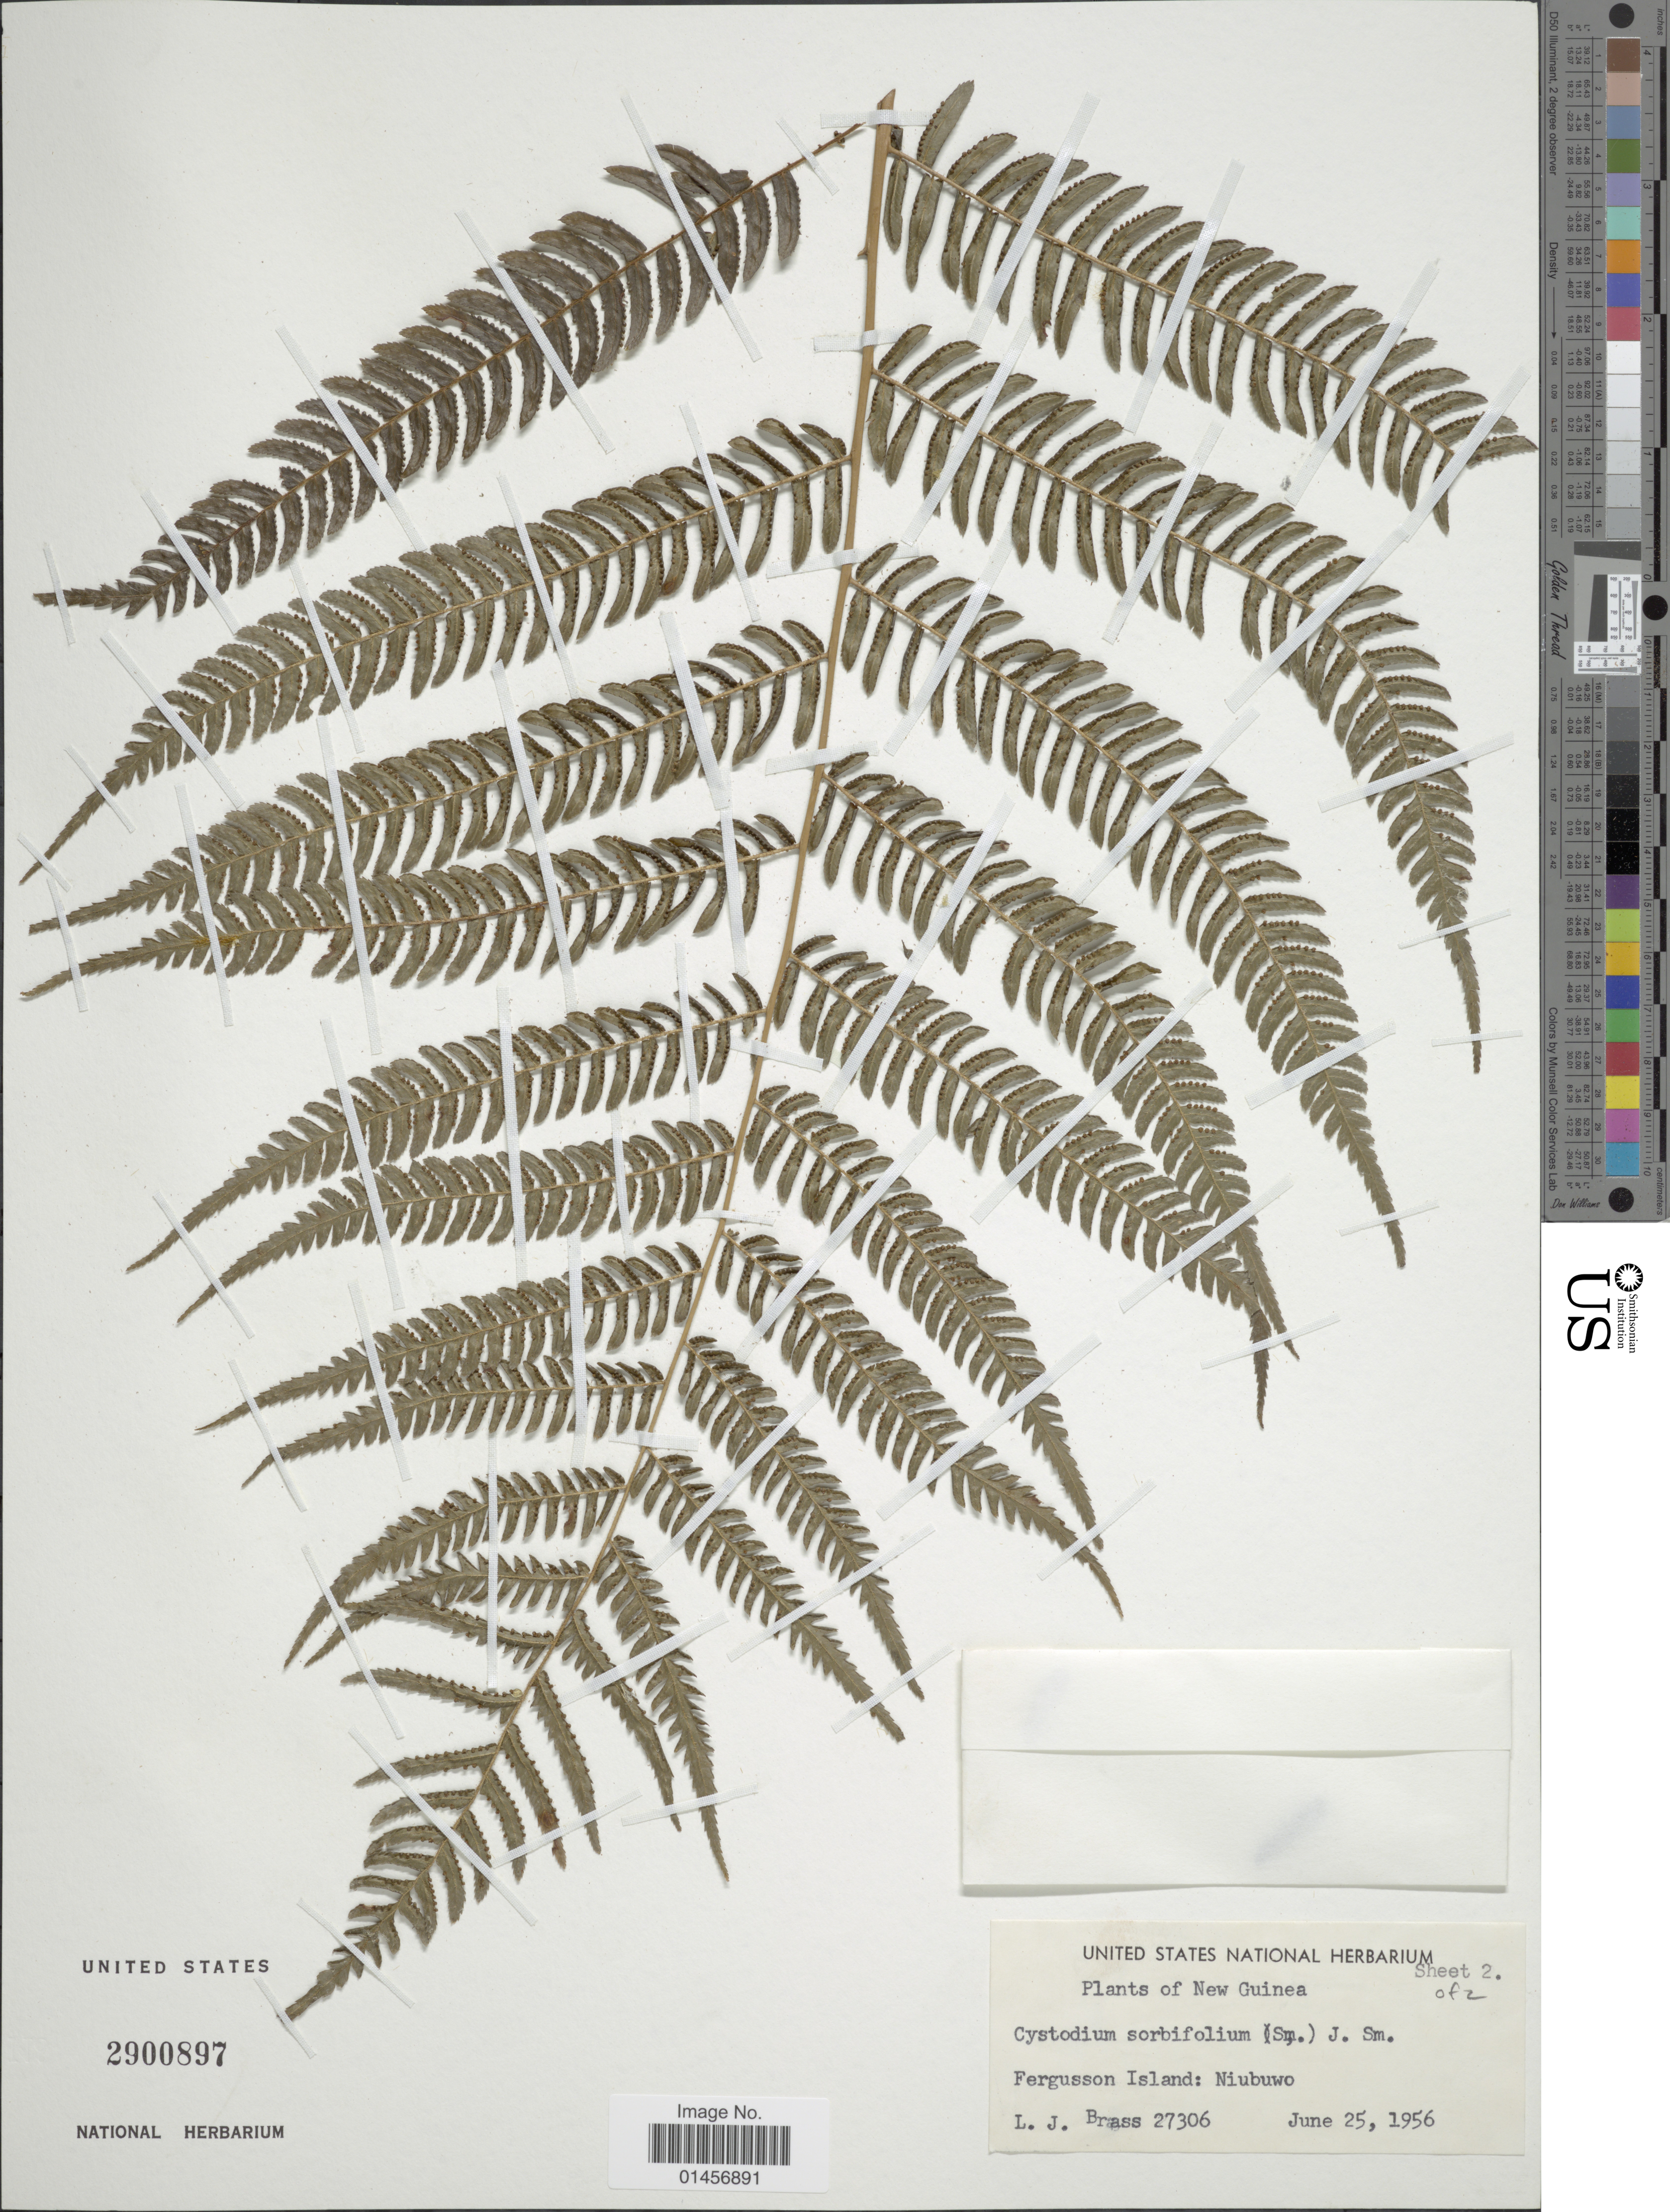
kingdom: Plantae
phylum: Tracheophyta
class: Polypodiopsida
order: Polypodiales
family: Cystodiaceae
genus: Cystodium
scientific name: Cystodium sorbifolium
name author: (J. Sm.) J. Sm.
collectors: L. J. Brass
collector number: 27306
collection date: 1956-06-25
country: Papua New Guinea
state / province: Milne Bay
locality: New Guinea, Fergusson Island: Niubuwo.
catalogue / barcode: US 2900897